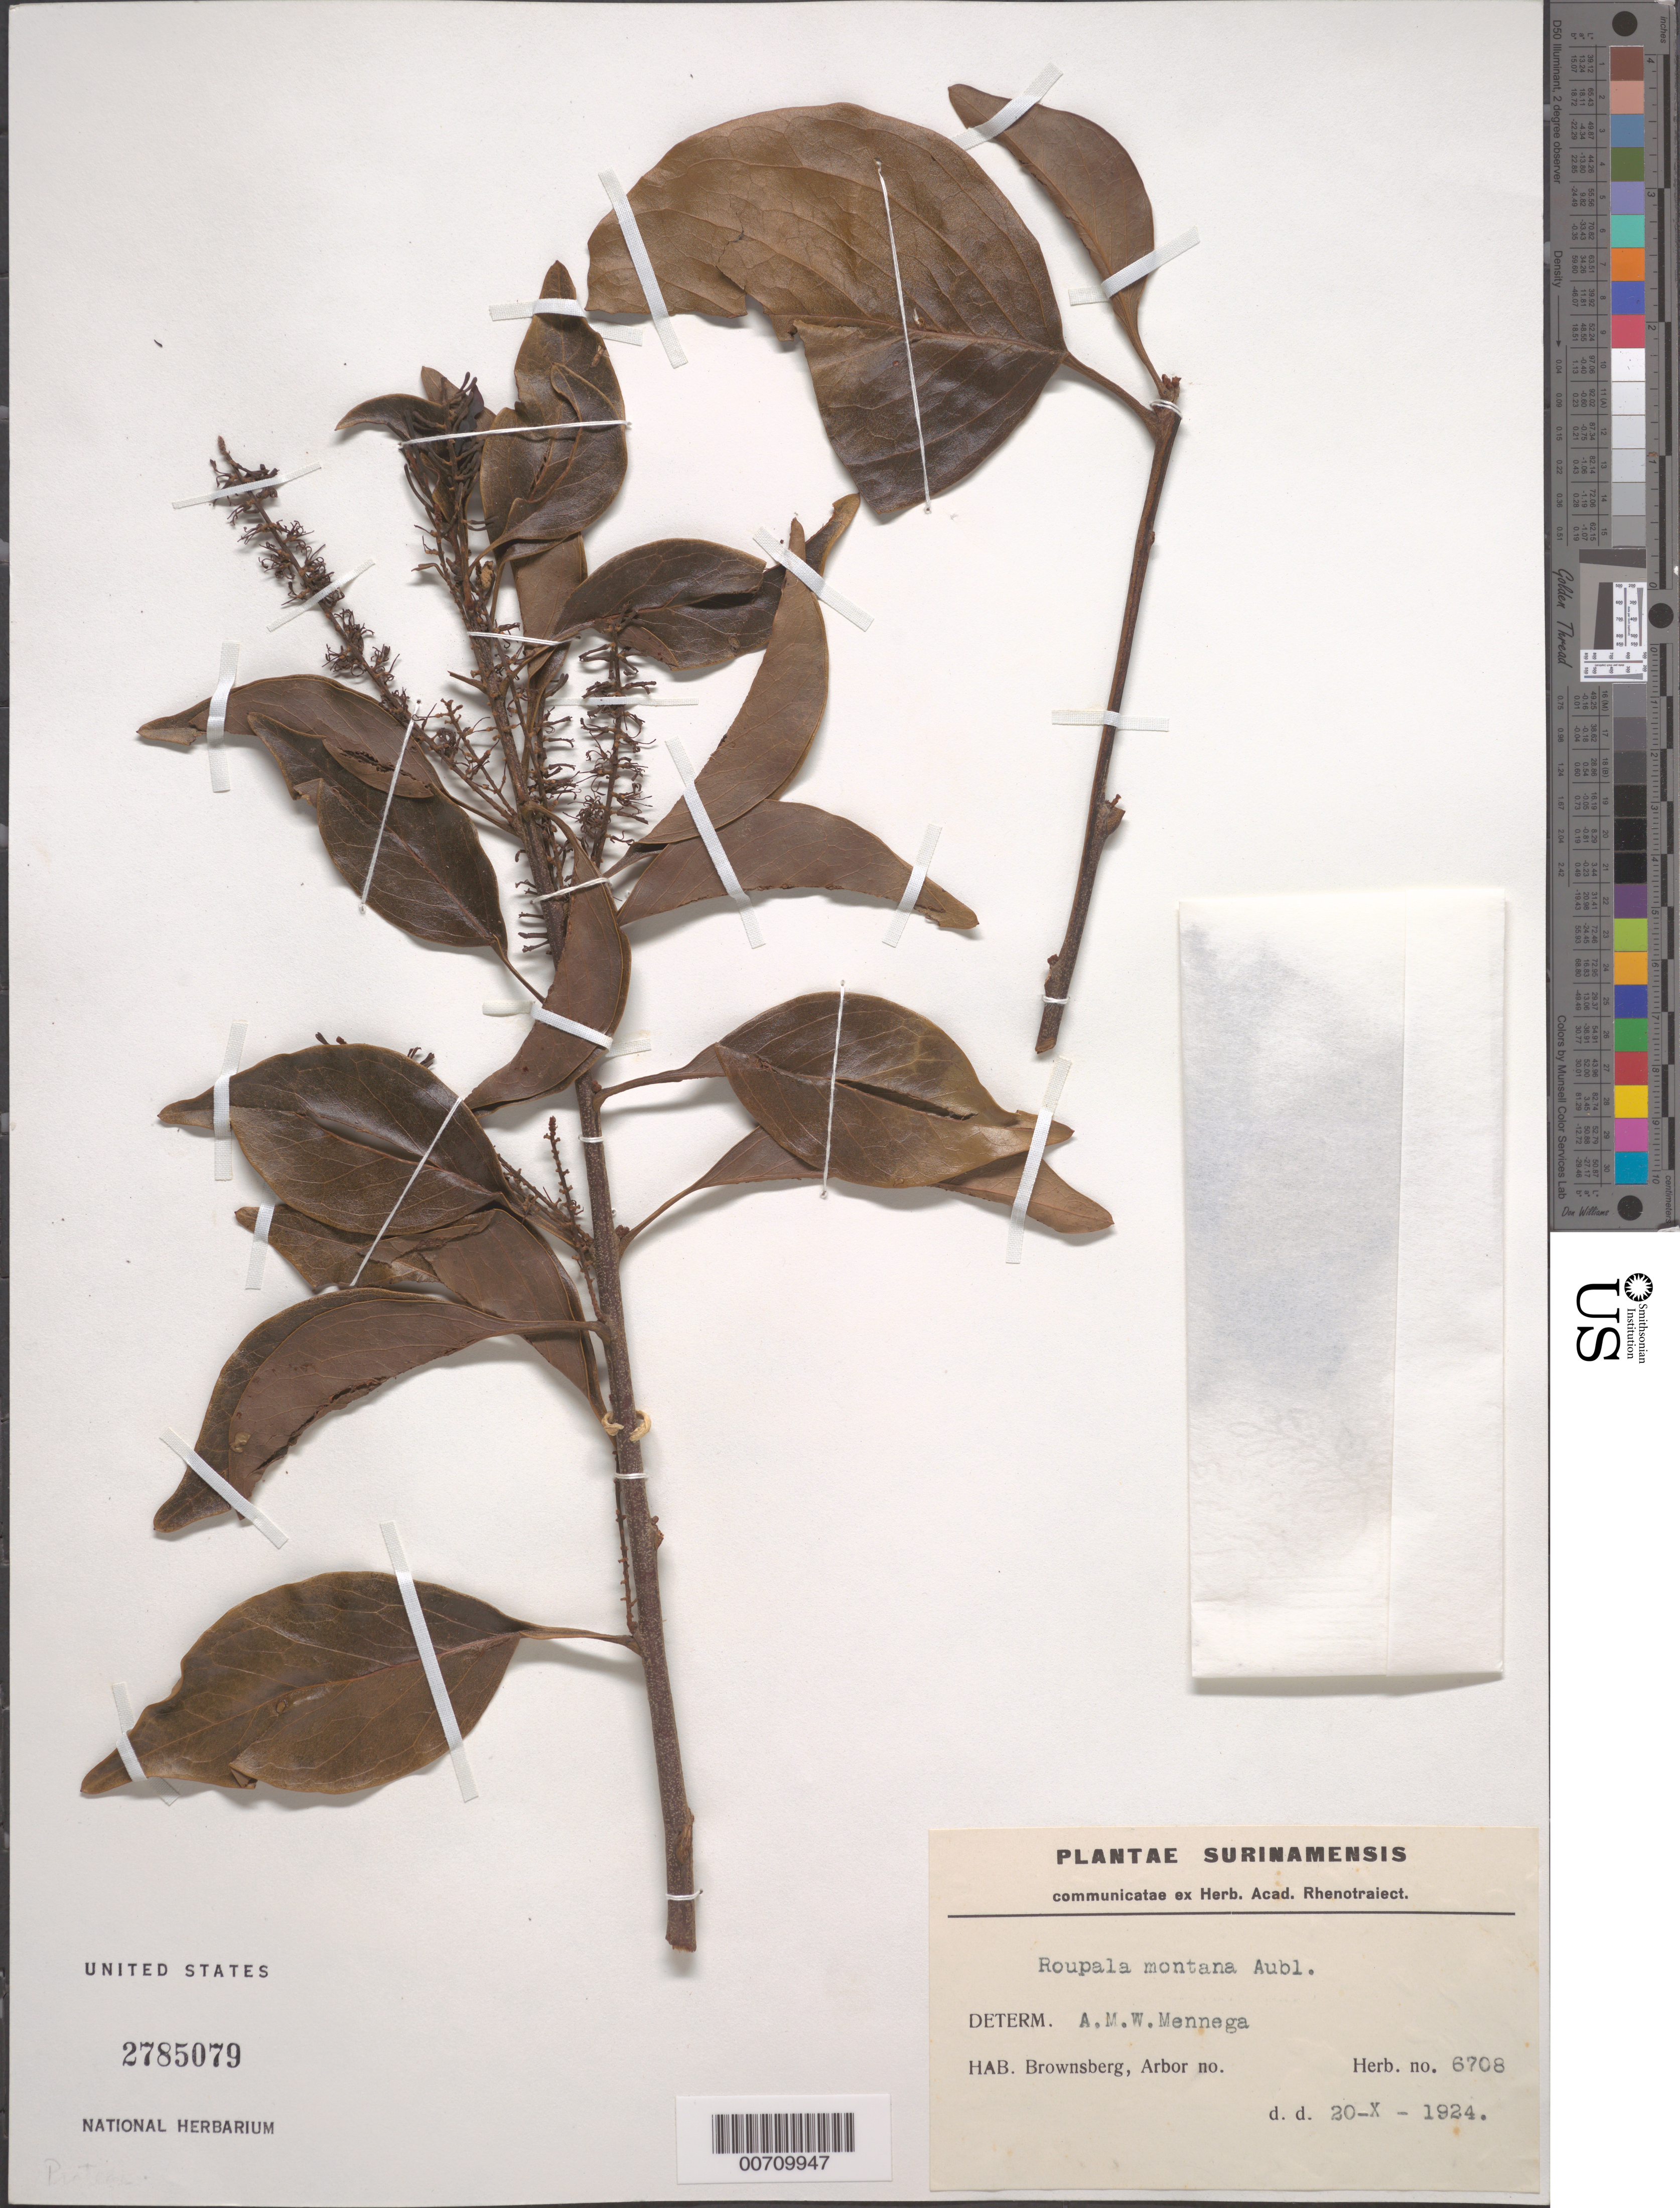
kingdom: Plantae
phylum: Tracheophyta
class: Magnoliopsida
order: Proteales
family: Proteaceae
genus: Roupala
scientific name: Roupala montana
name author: Aubl.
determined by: Mennega, A. M. W.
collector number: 6708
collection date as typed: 20-May-24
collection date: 1924-05-20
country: Suriname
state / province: Brokopondo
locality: Brownsberg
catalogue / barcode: US 2785079